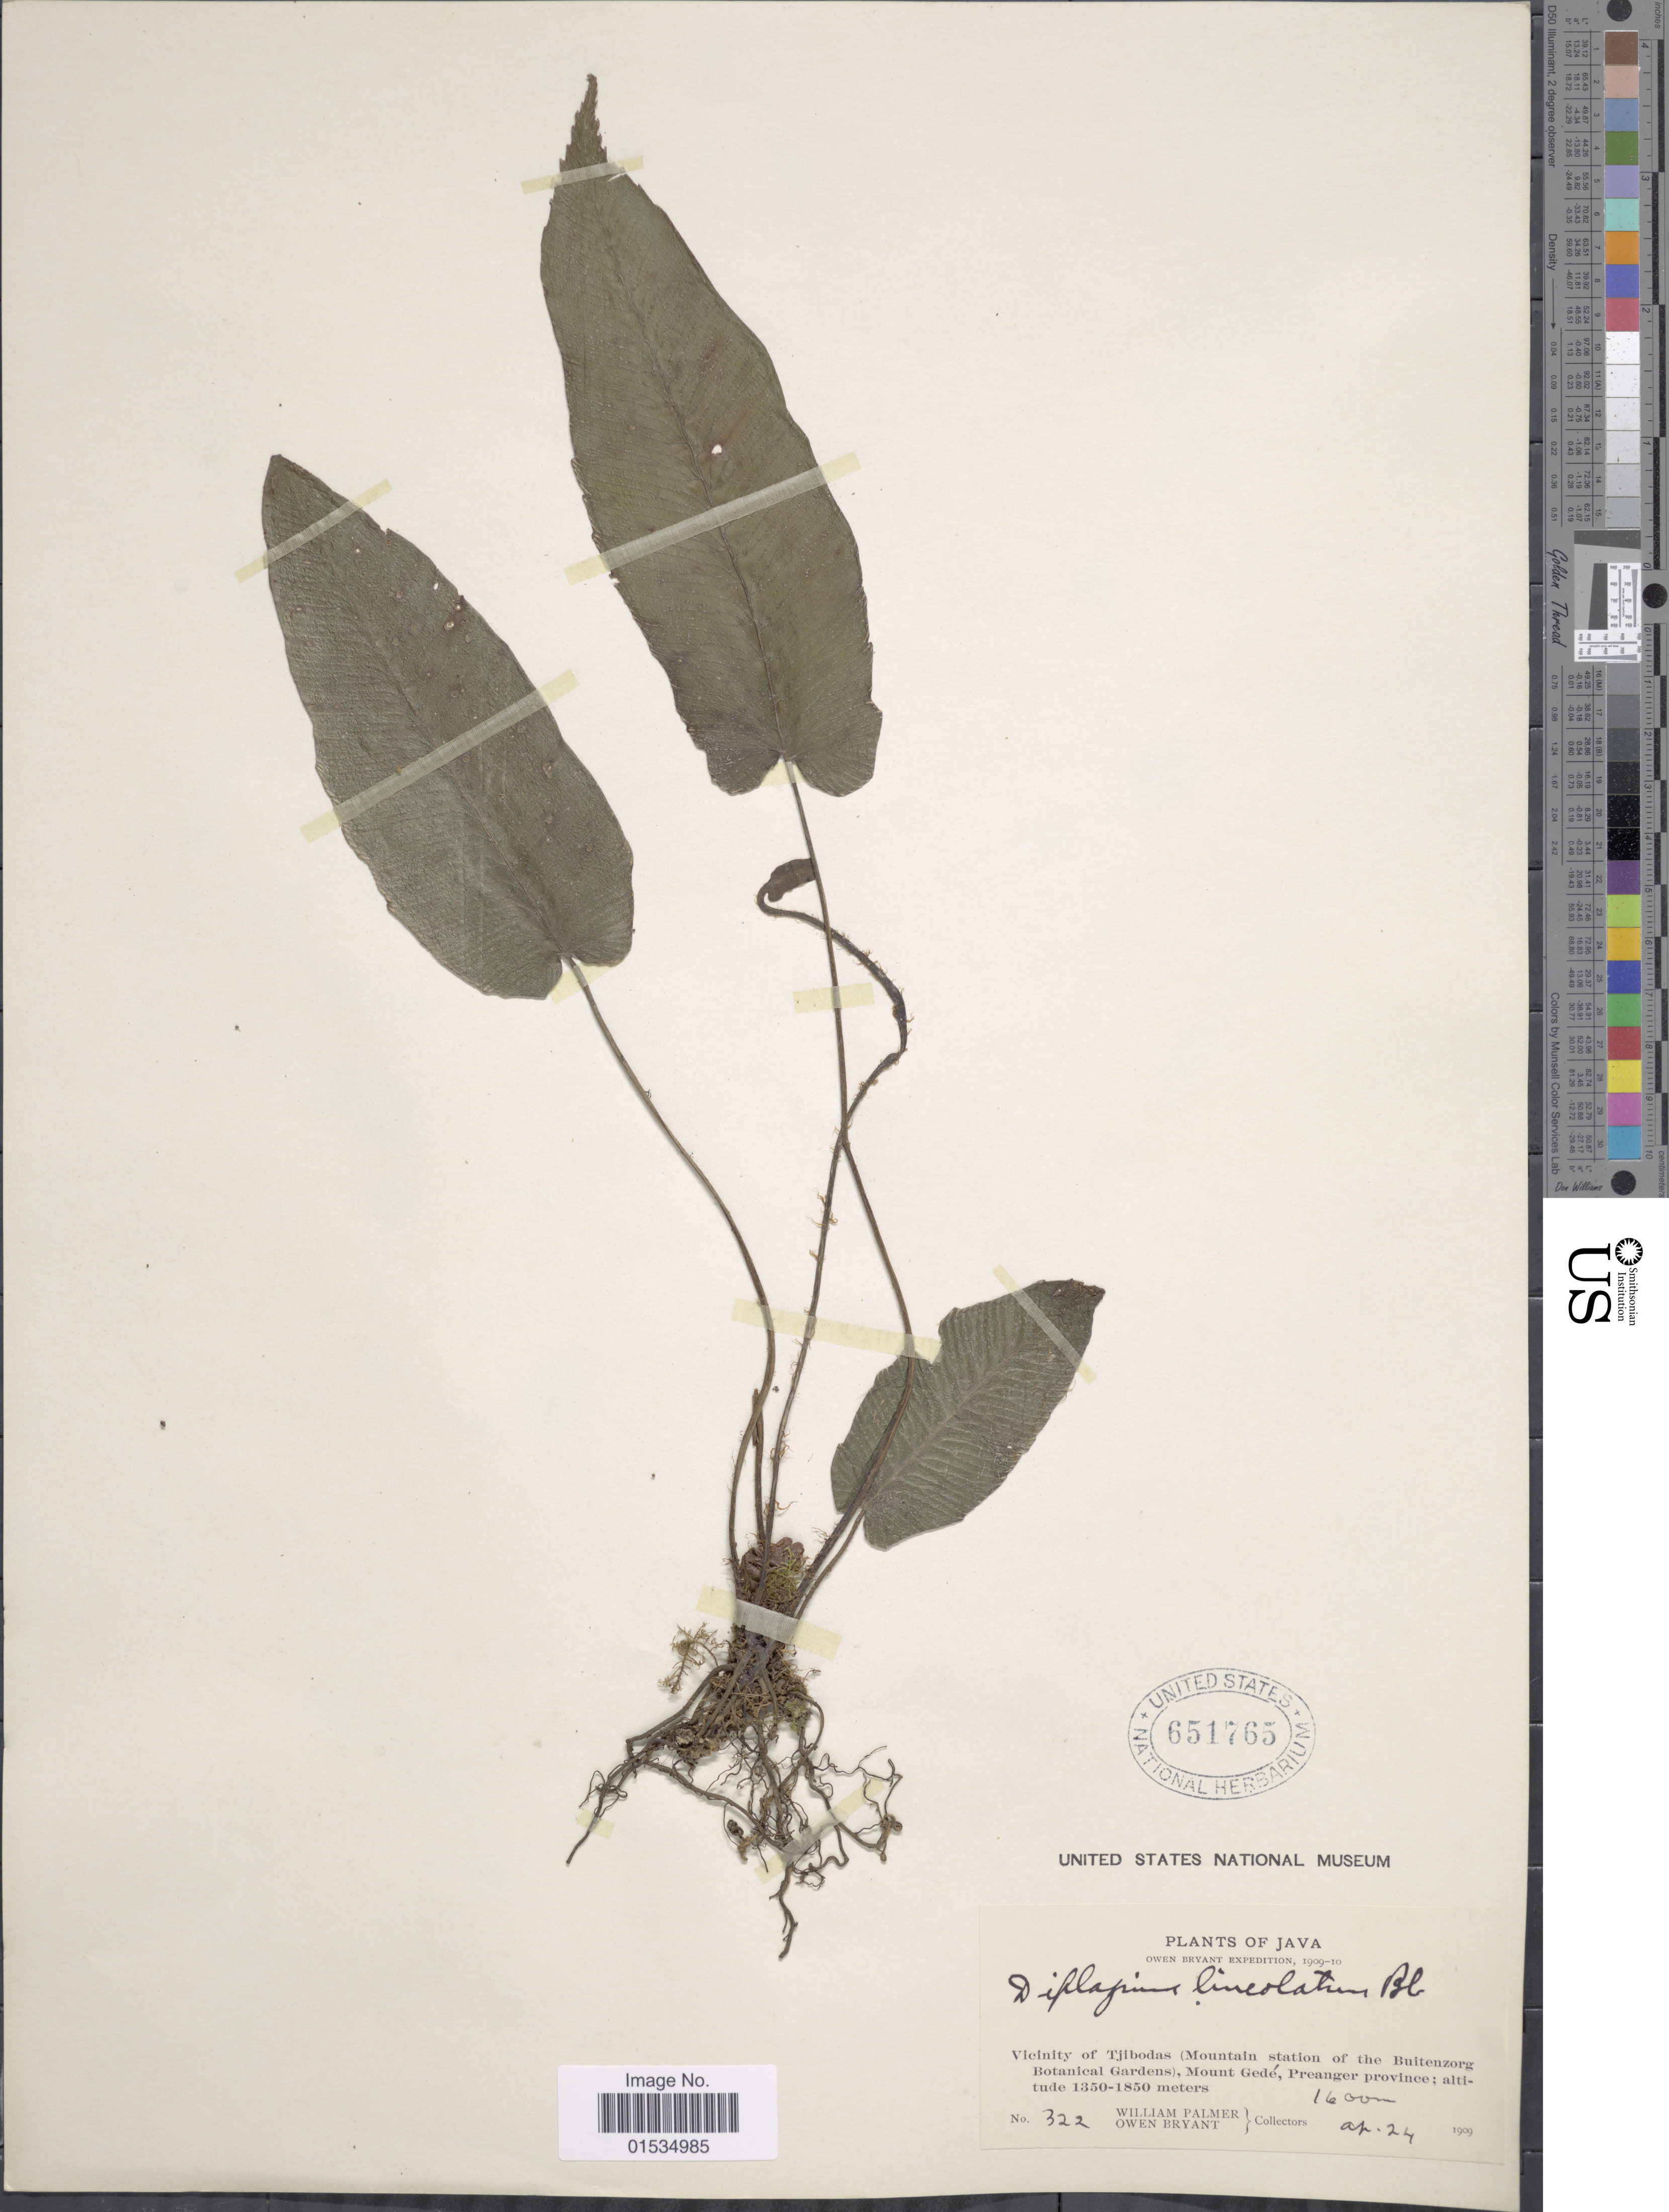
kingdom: Plantae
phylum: Tracheophyta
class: Polypodiopsida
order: Polypodiales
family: Athyriaceae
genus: Diplazium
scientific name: Diplazium fraxinifolium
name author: C. Presl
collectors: W. Palmer & O. Bryant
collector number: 322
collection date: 1909-04-24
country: Indonesia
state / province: Java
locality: Vicinity of Tjibodas (Mountain station of the Buitenzorg Botanical Gardens), Mount Gedé, Preanger province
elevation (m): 1600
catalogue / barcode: US 651765